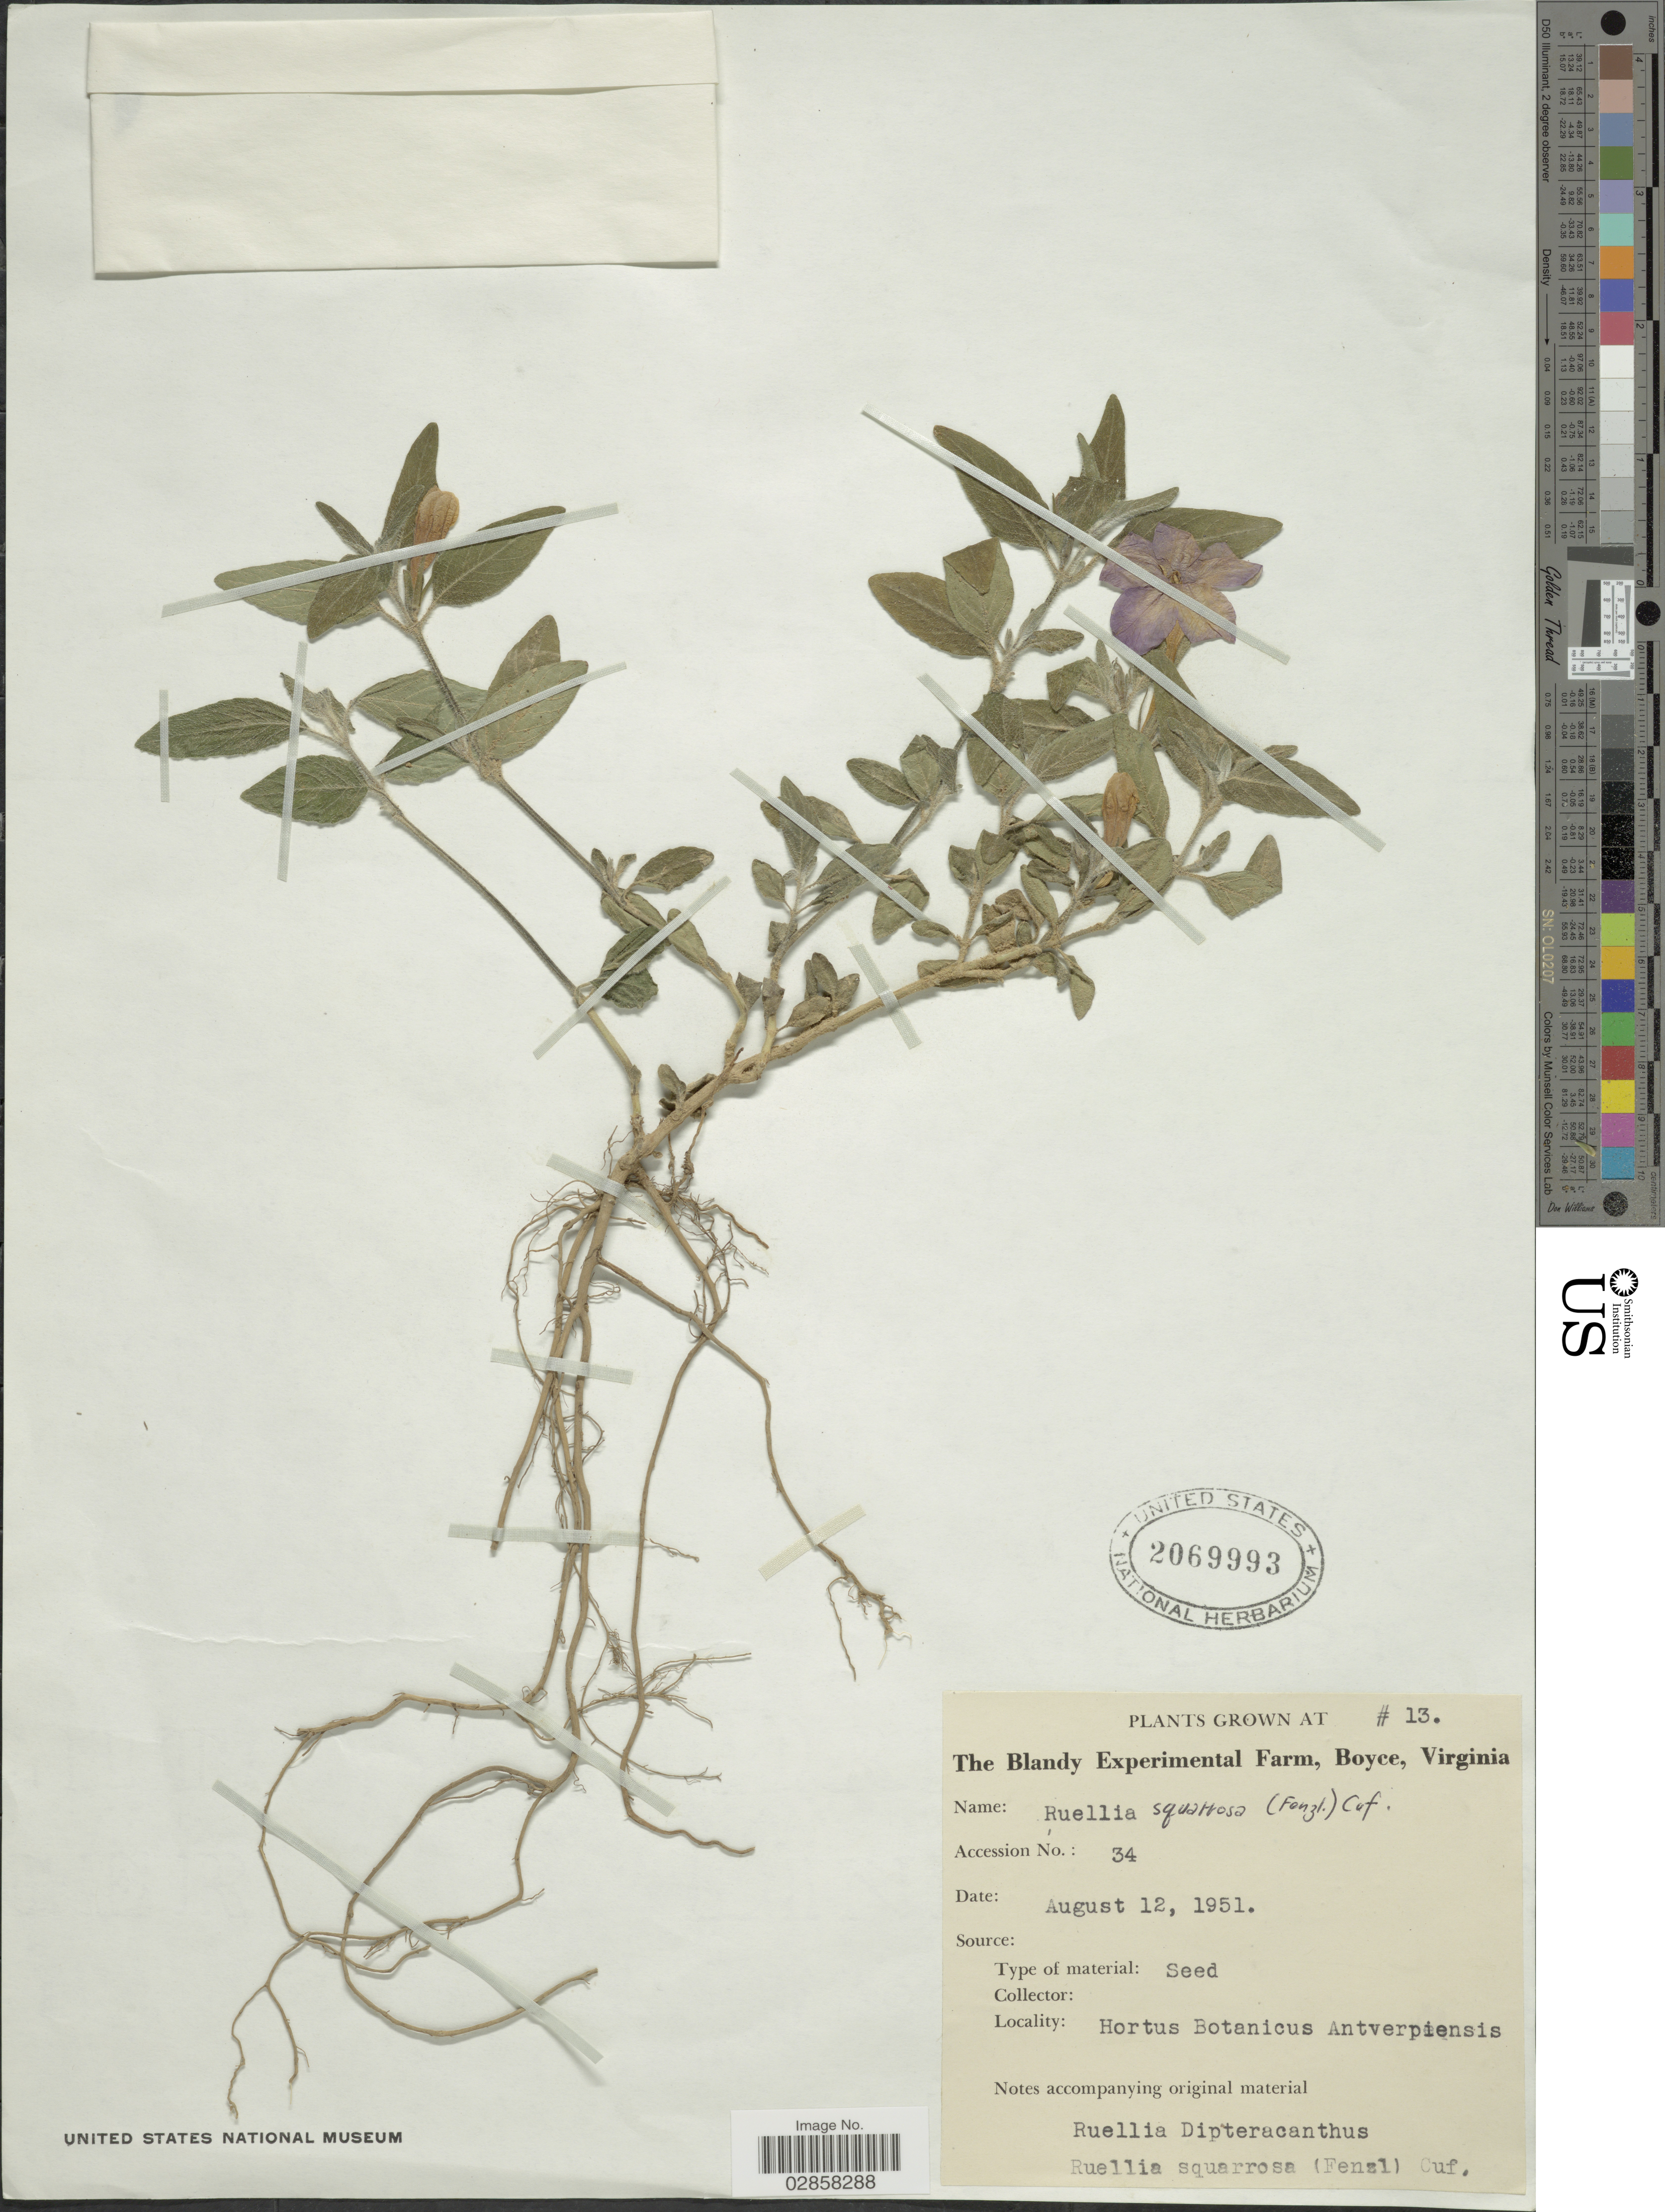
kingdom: Plantae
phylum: Tracheophyta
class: Magnoliopsida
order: Lamiales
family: Acanthaceae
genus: Ruellia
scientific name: Ruellia squarrosa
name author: Fenzl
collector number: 13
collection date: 1951-08-12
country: United States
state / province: Virginia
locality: The Blandy Experimental Farm, Boyce.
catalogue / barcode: US 2069993